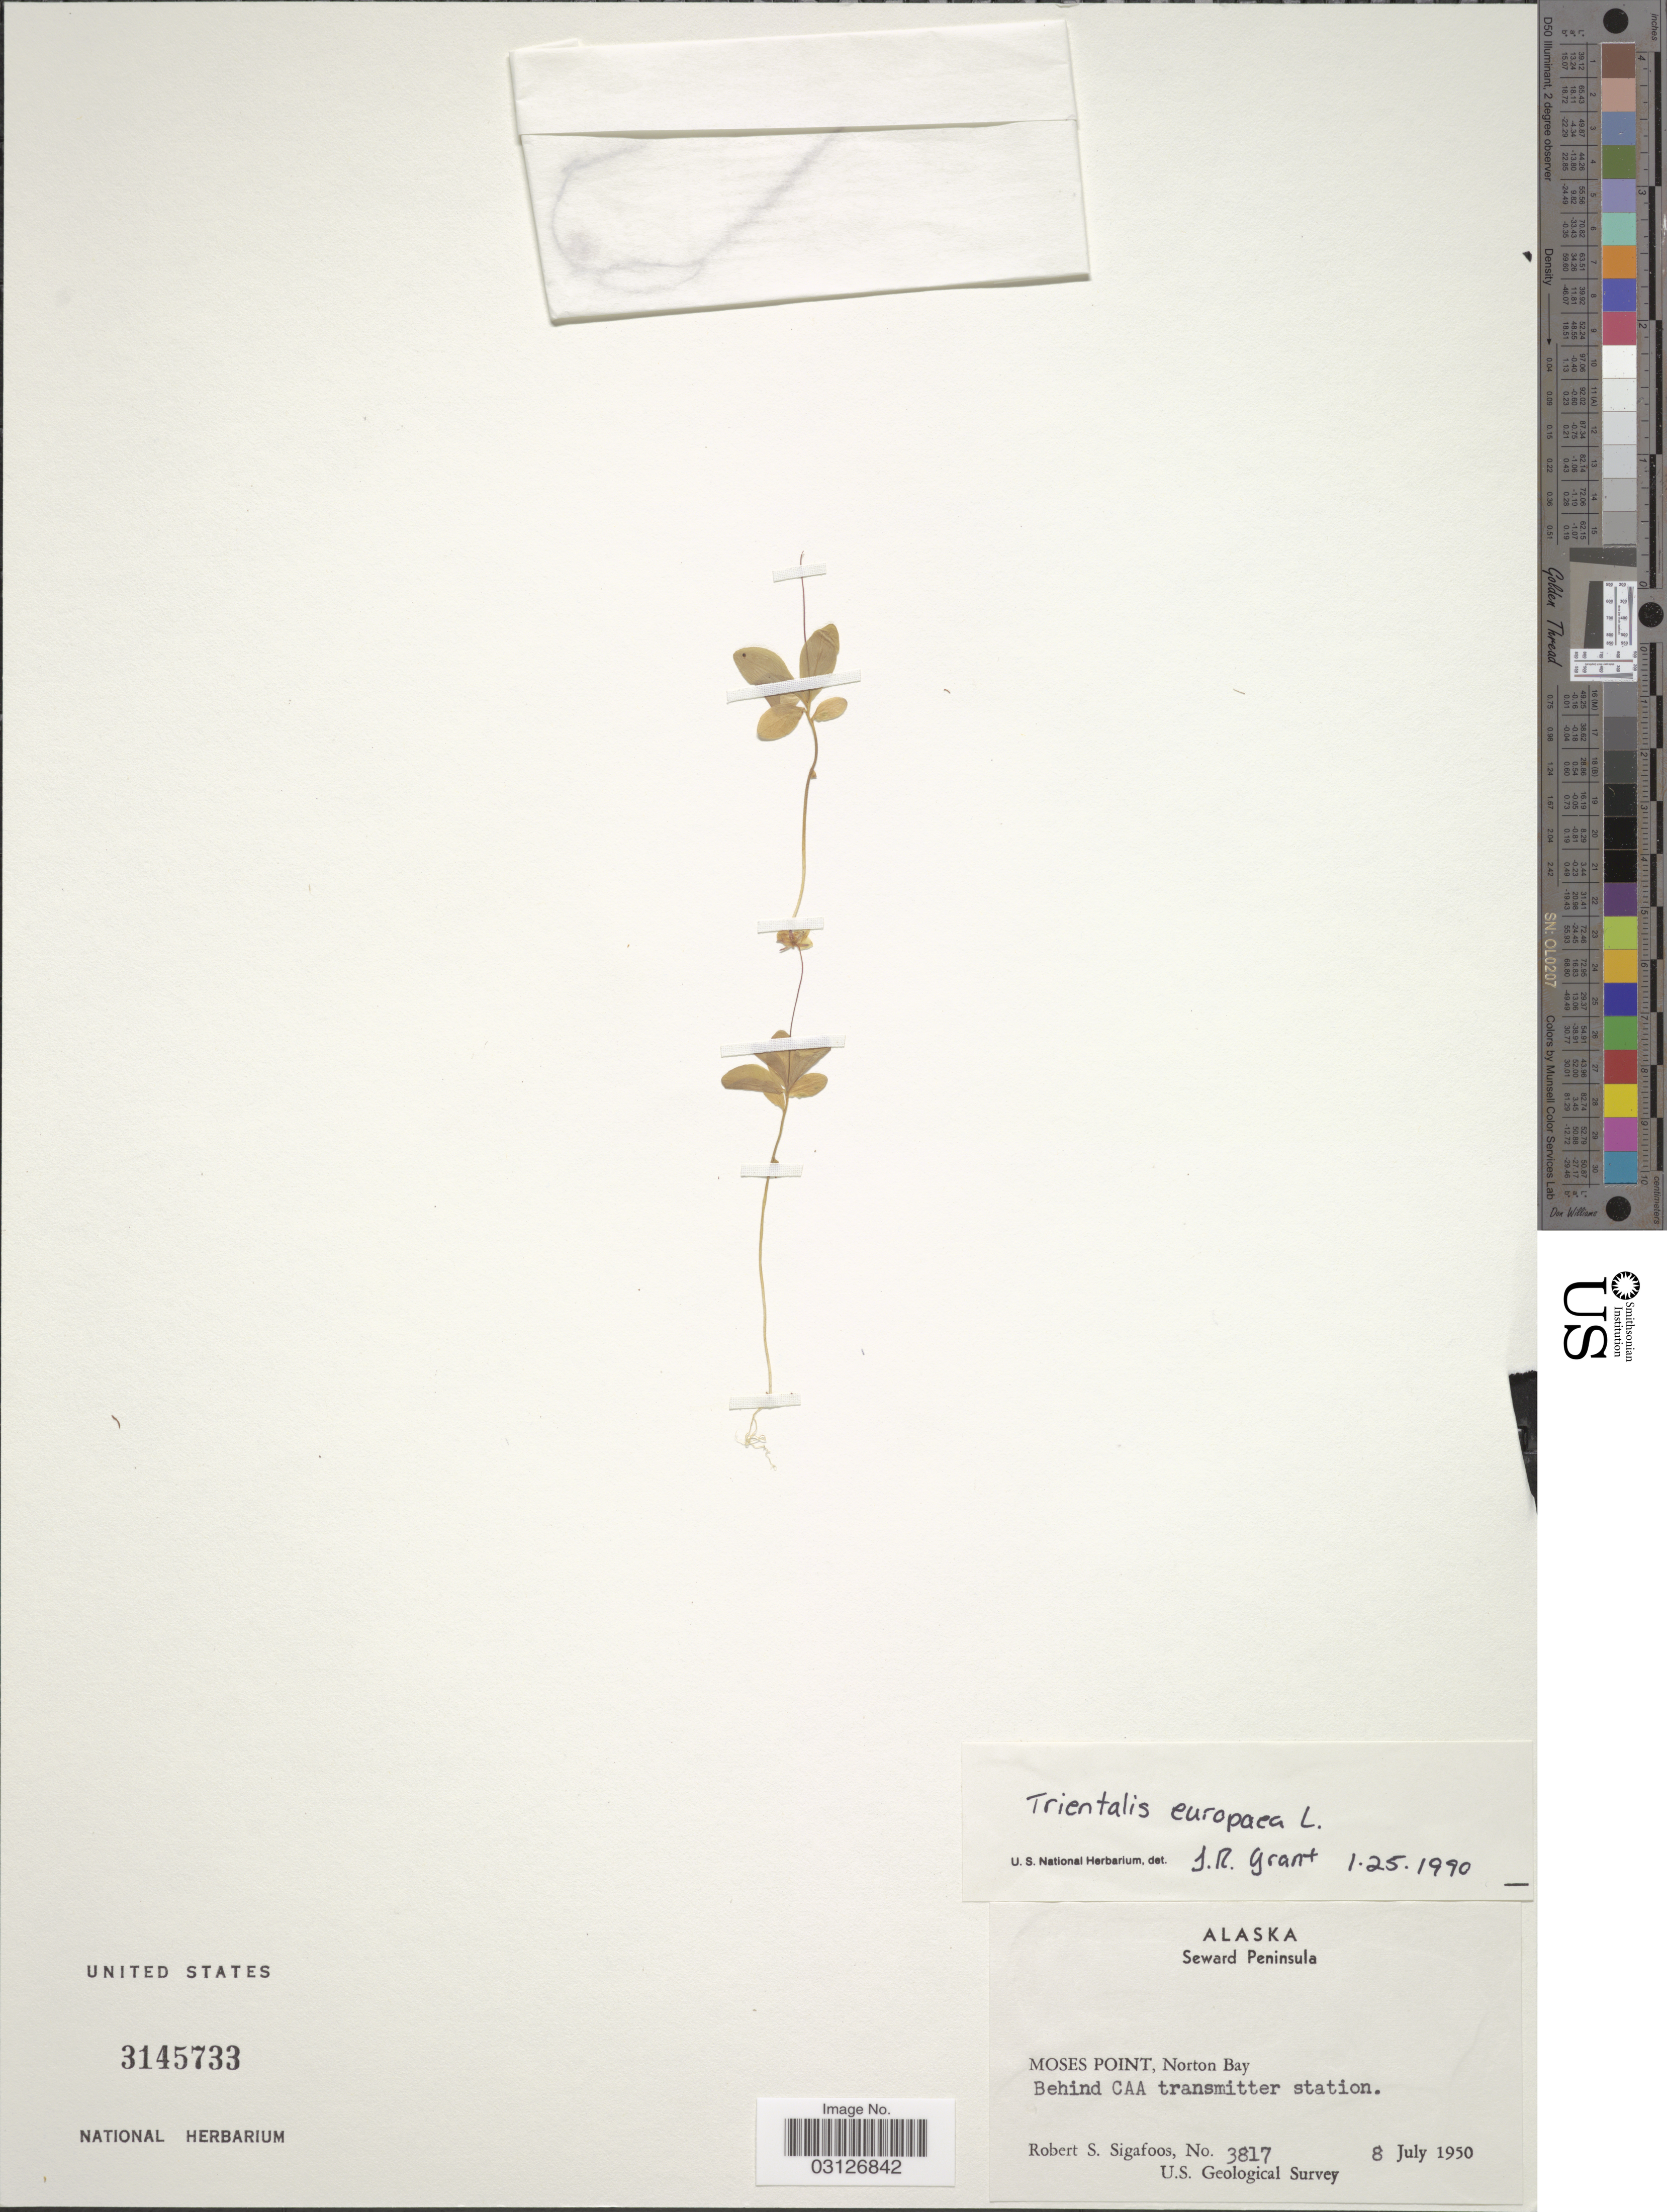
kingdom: Plantae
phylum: Tracheophyta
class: Magnoliopsida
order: Ericales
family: Primulaceae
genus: Trientalis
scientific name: Trientalis europaea subsp. arctica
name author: (Fisch. ex Hook.) Hultén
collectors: R. Sigafoos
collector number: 3817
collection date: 1950-07-08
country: United States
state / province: Alaska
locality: Seward Peninsula. Moses Point, Norton Bay. Behind CAA transmitter station.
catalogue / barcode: US 3145733